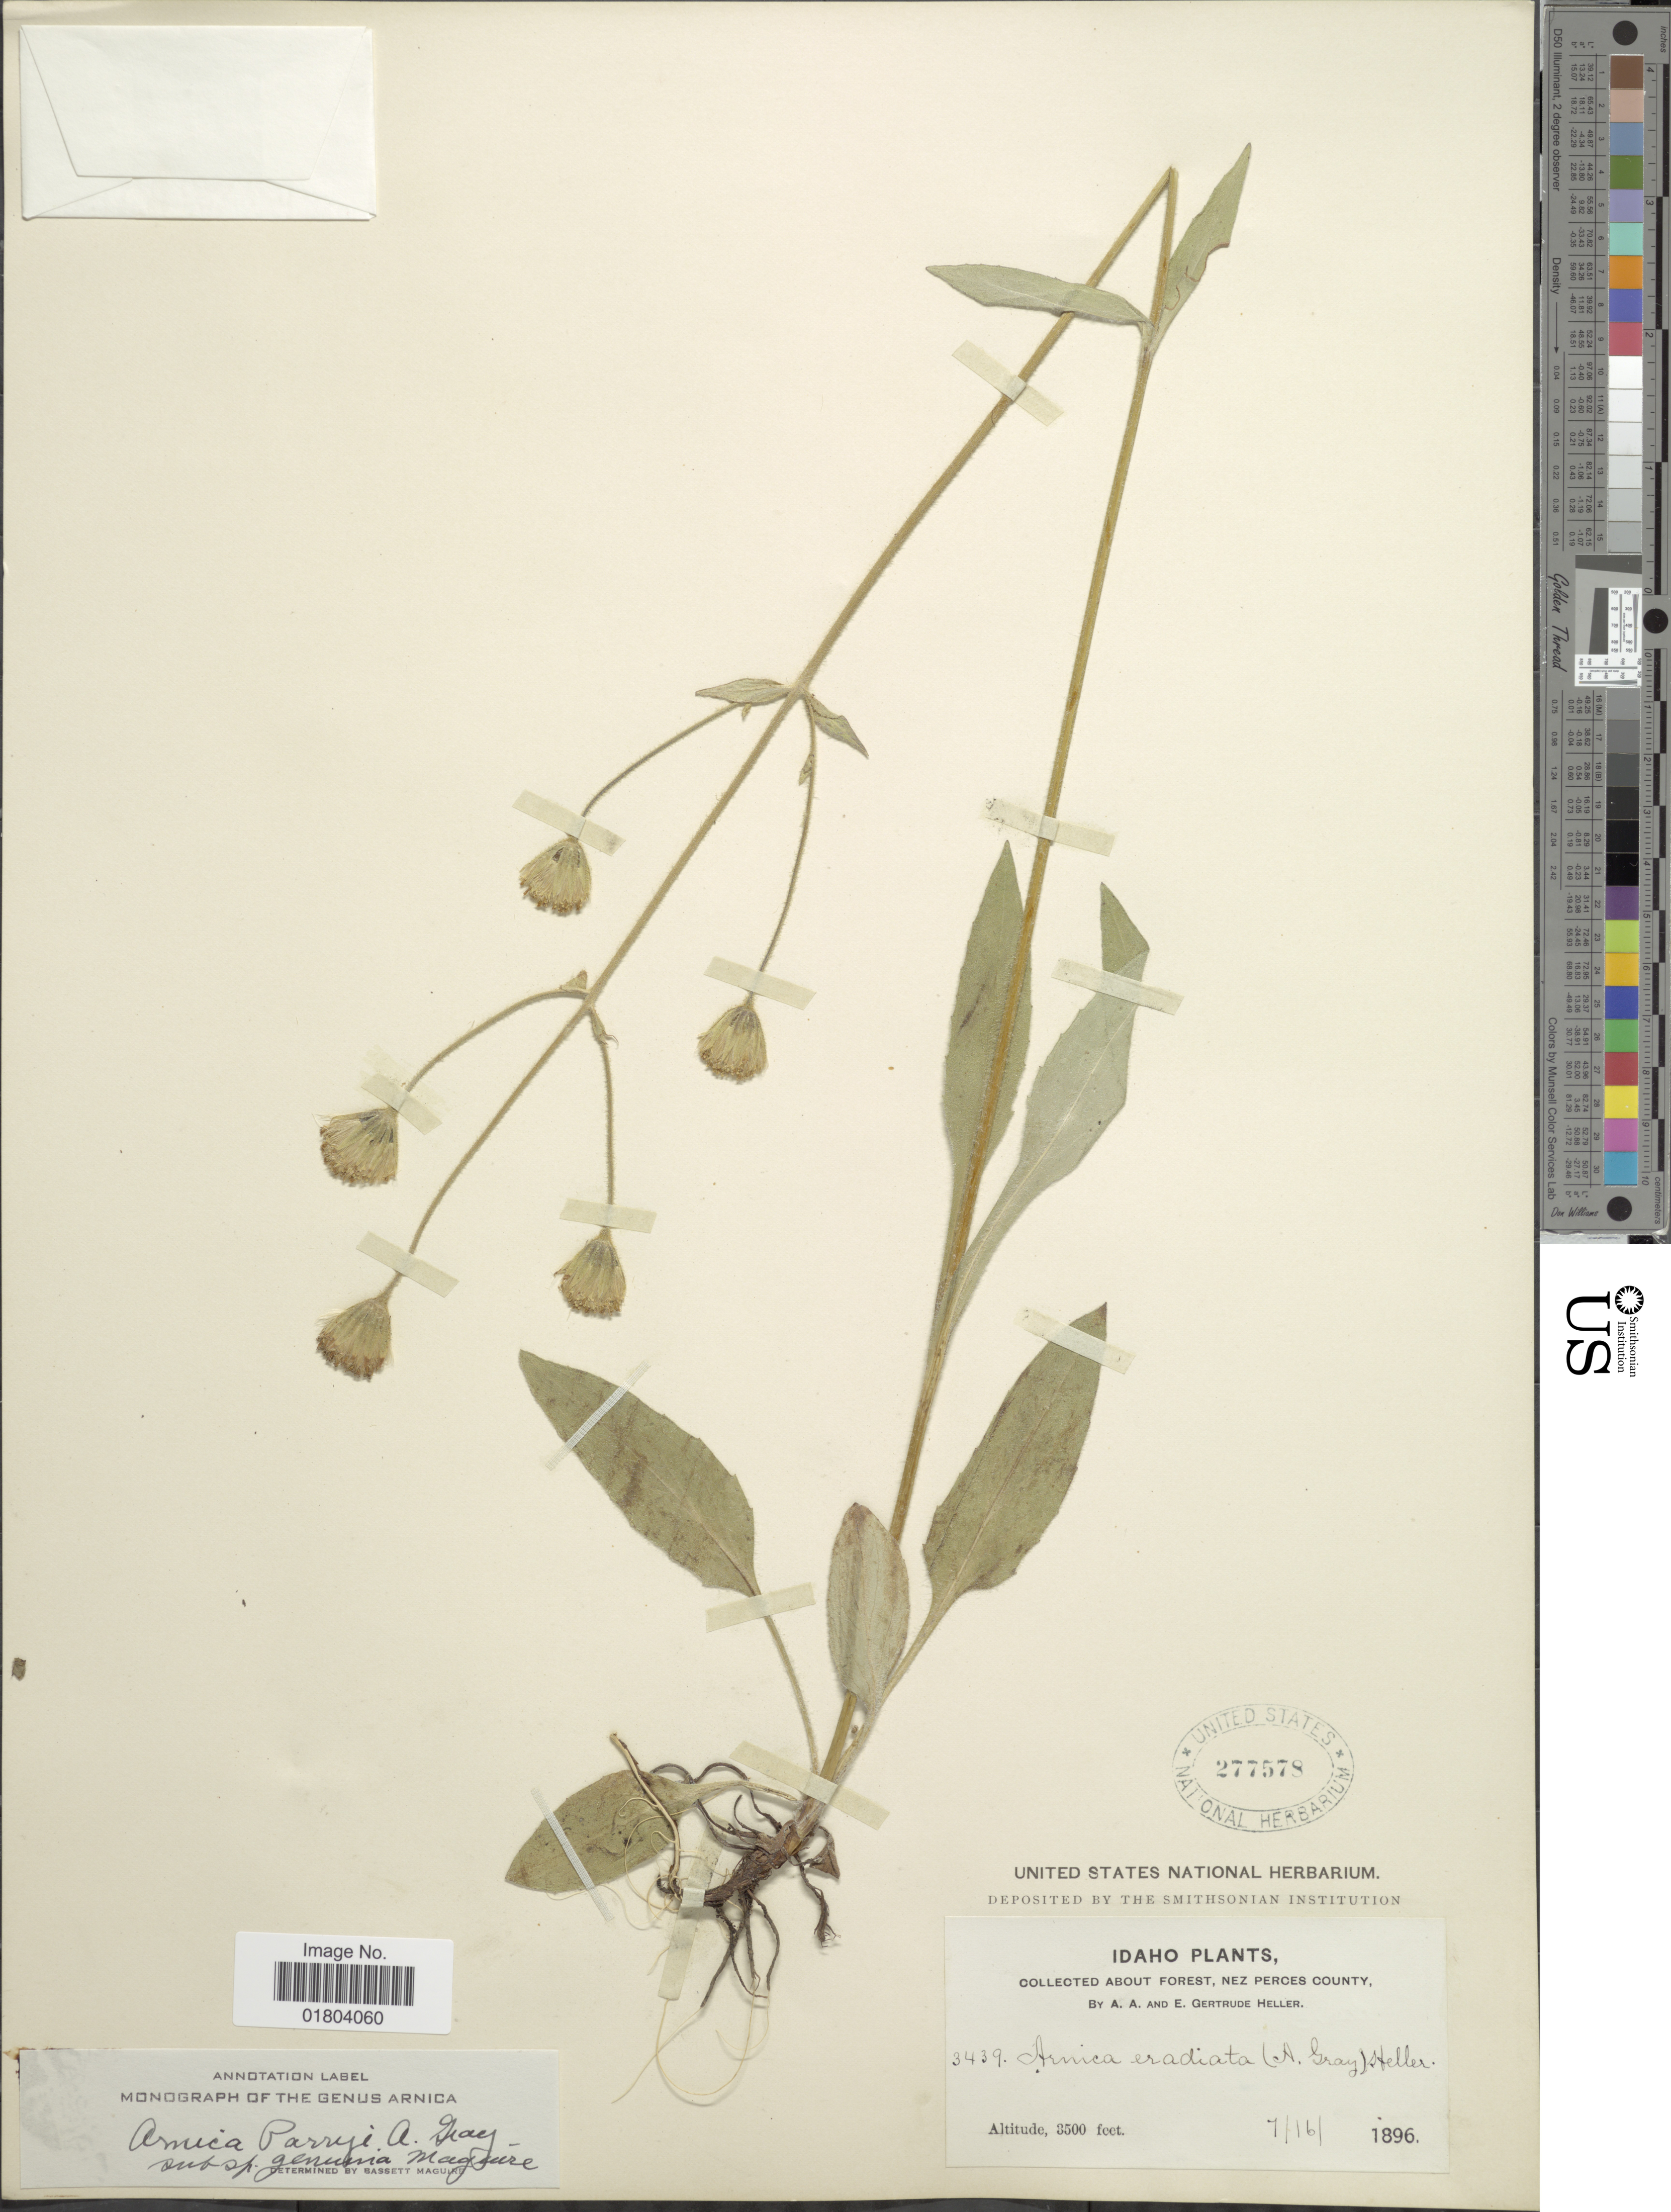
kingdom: Plantae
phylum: Tracheophyta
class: Magnoliopsida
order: Asterales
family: Asteraceae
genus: Arnica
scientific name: Arnica parryi subsp. genuina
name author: Maguire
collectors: A. A. Heller & E. G. Heller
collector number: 3439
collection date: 1896-07-16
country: United States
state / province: Idaho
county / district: Nez Perce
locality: About forest.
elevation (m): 1067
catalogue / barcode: US 277578